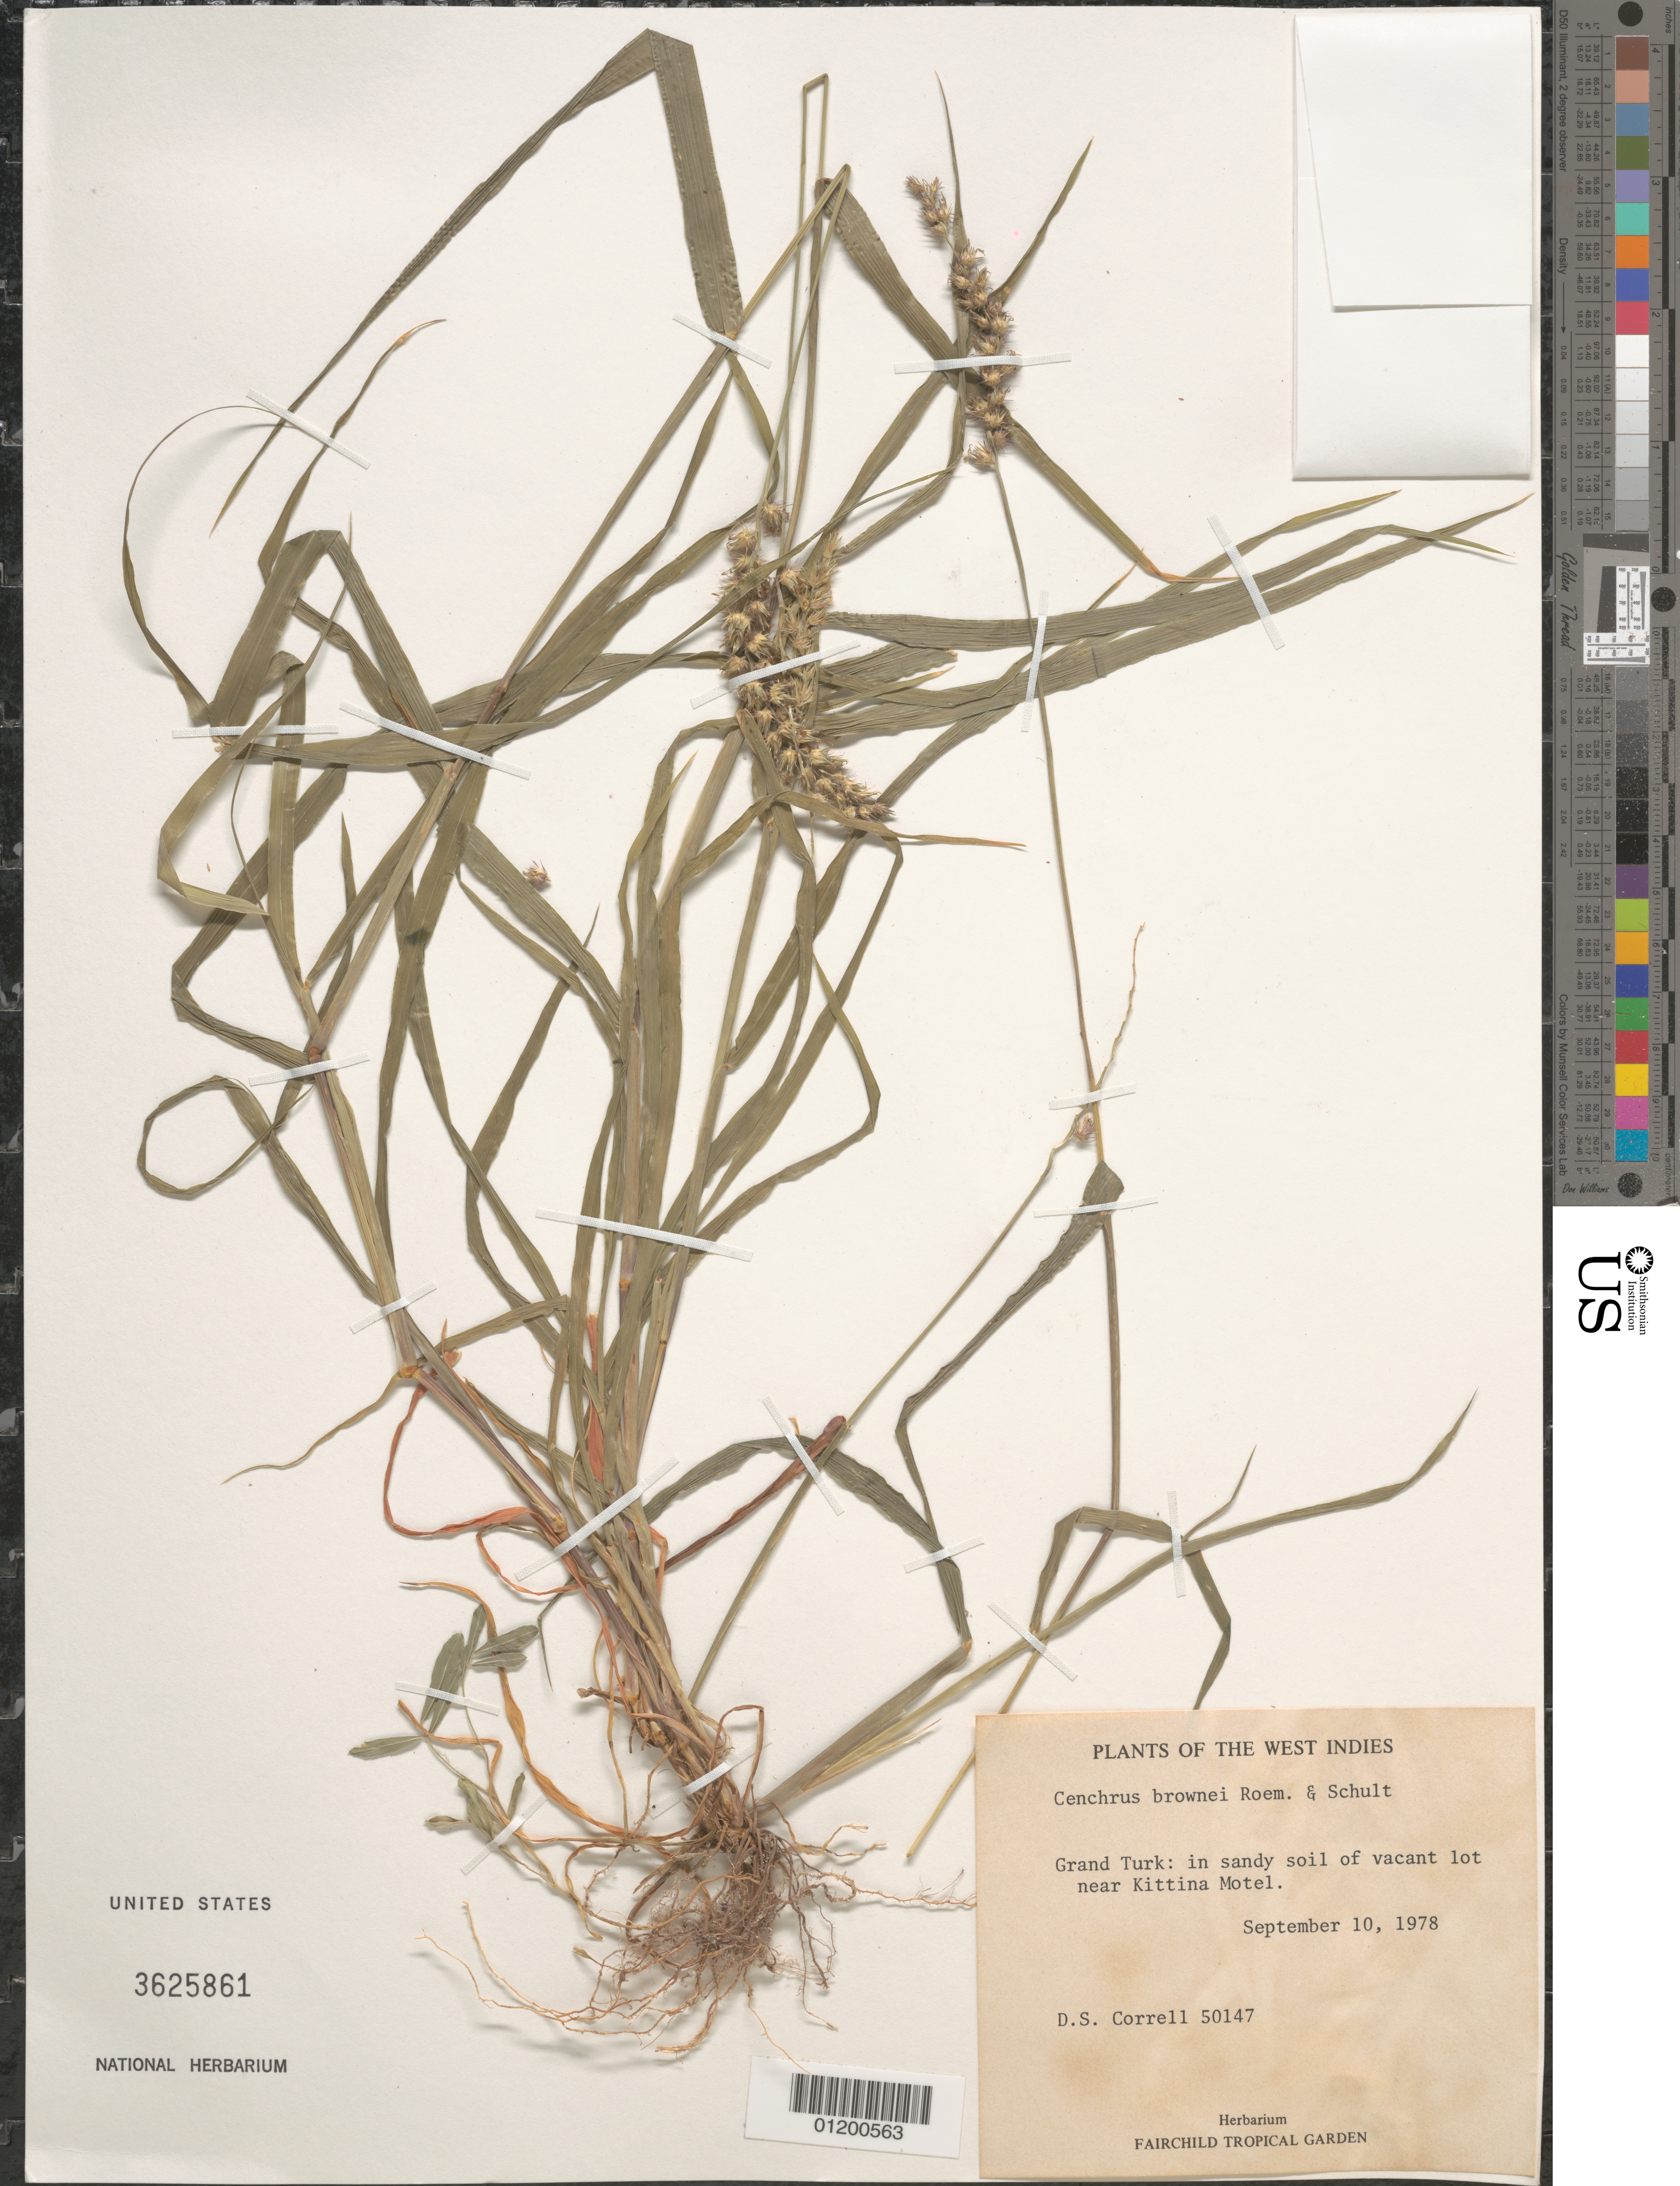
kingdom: Plantae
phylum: Tracheophyta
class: Liliopsida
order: Poales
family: Poaceae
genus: Cenchrus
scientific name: Cenchrus brownii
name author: Roem. & Schult.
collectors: D. S. Correll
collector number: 50147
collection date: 1978-09-10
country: Bahamas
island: Grand Turk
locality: In sandy soild of vacant lot near Kittina Motel.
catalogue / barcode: US 3625861